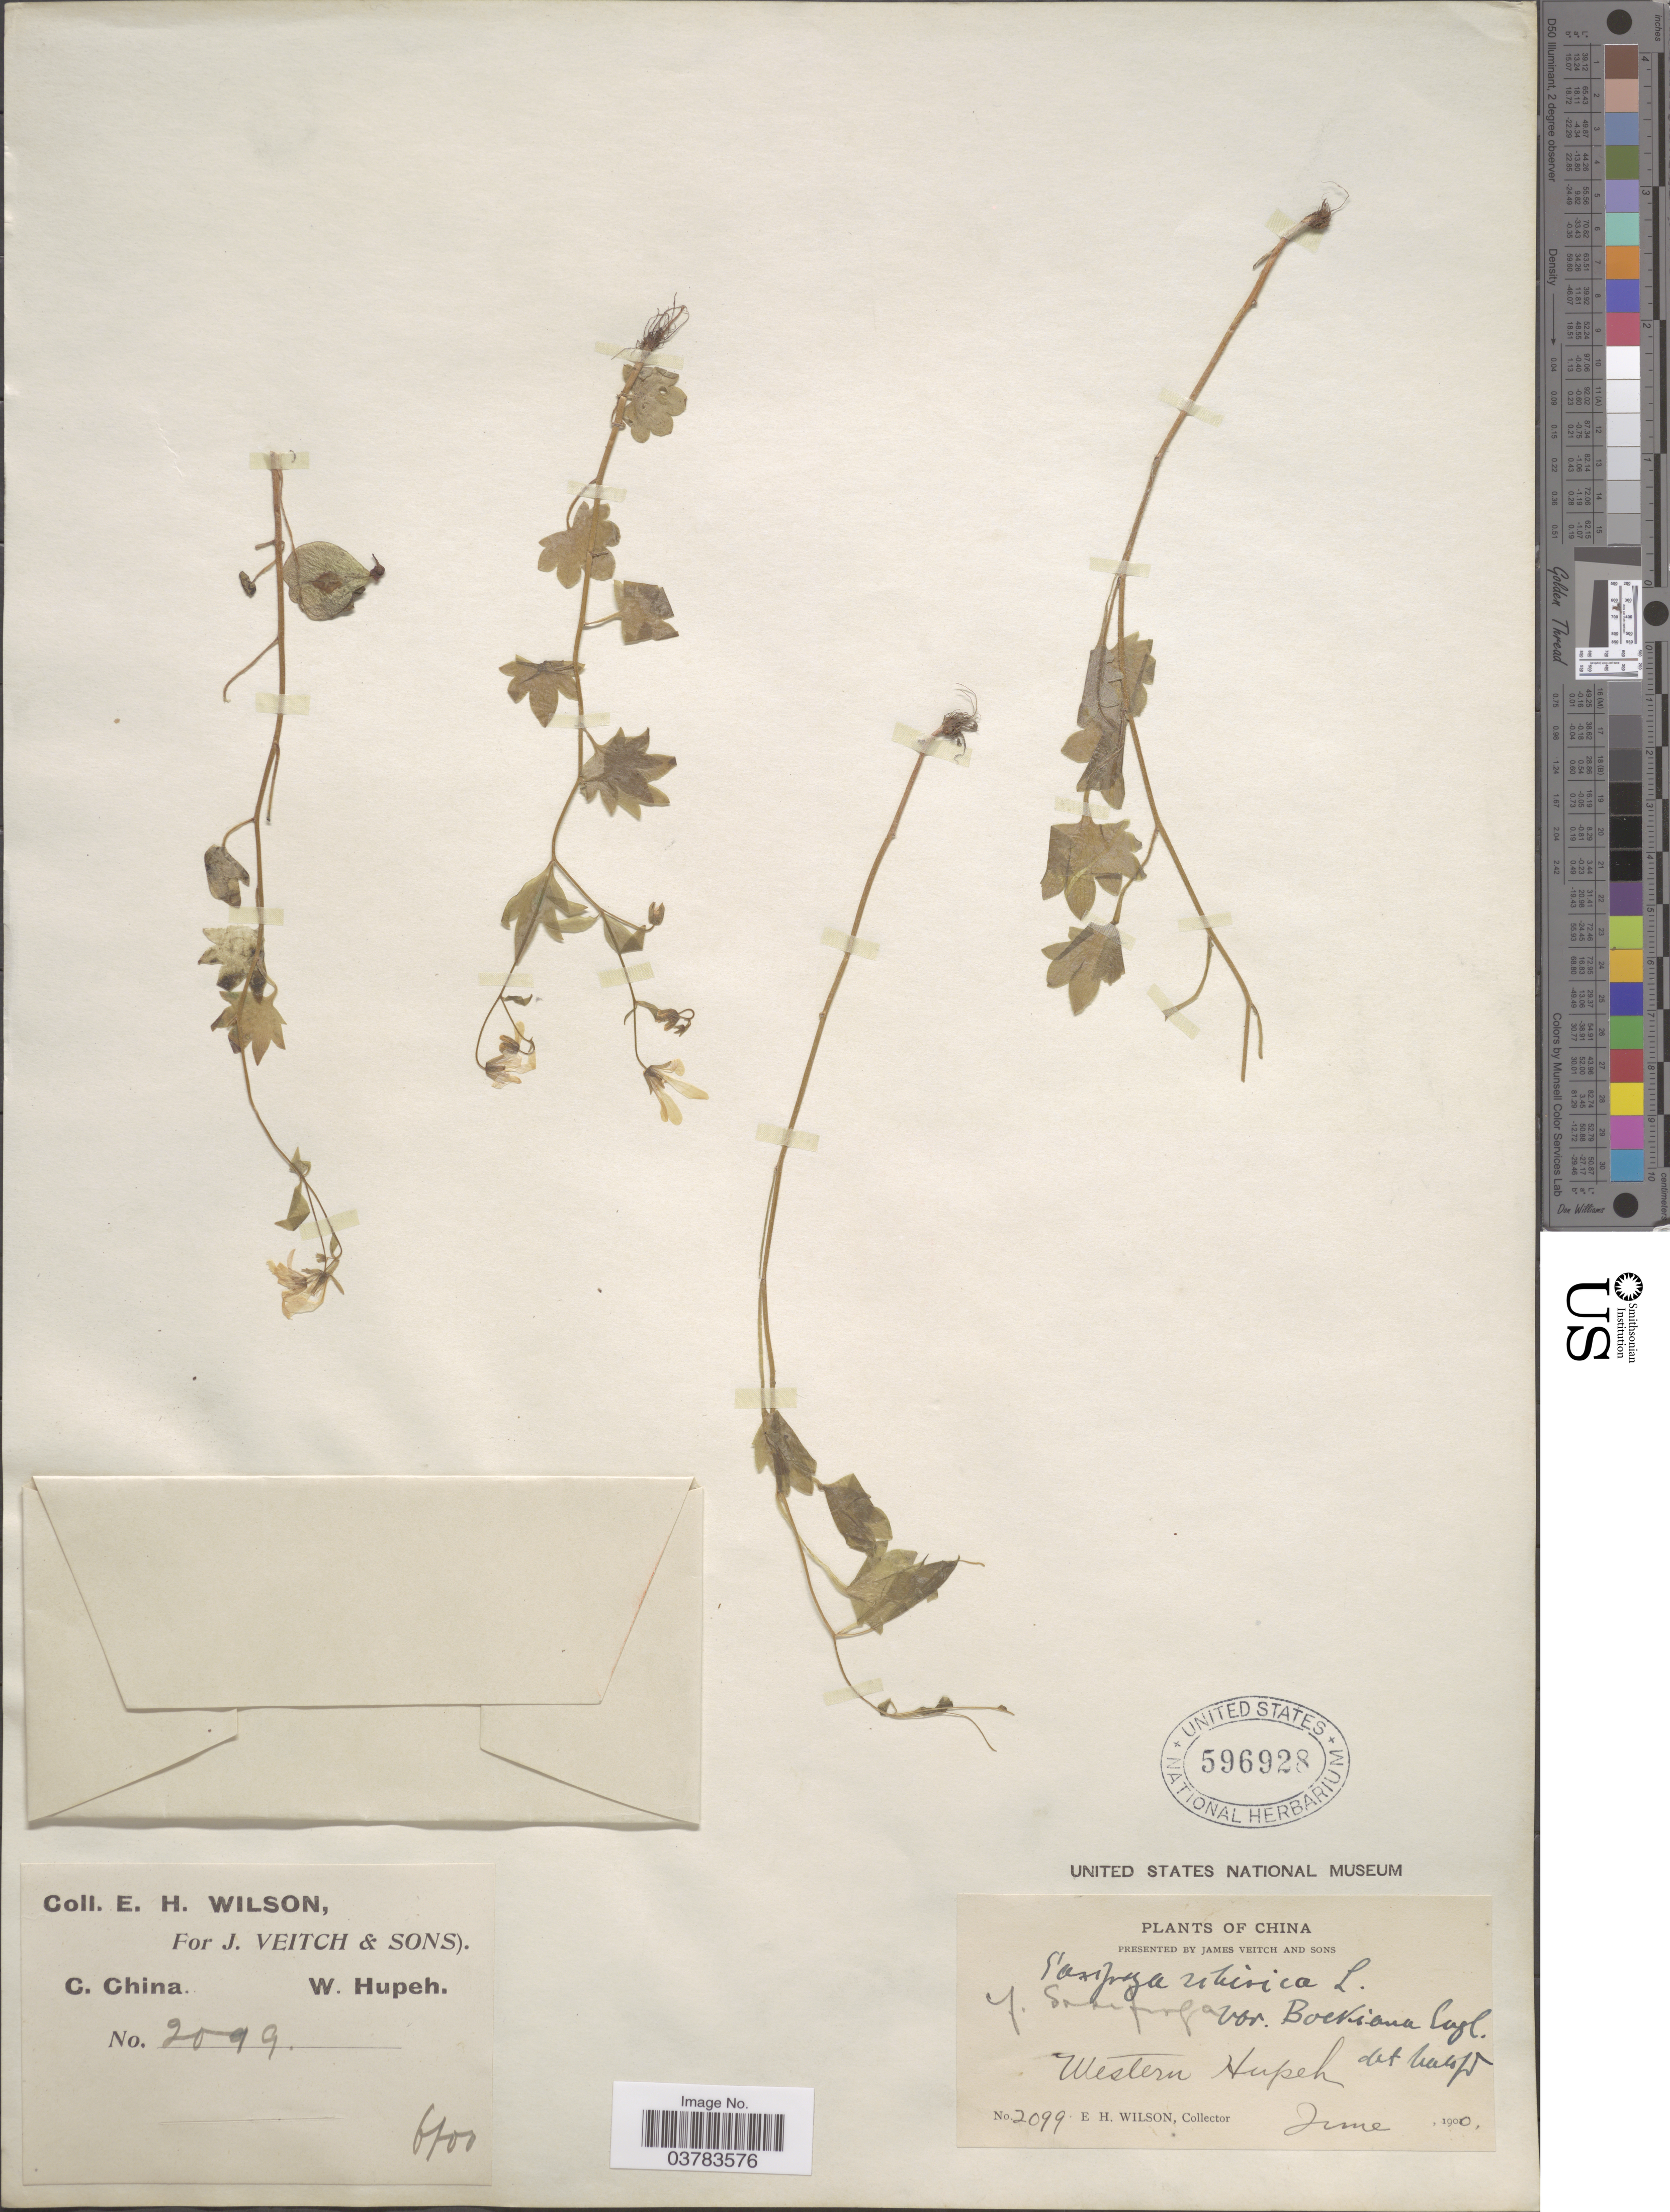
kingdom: Plantae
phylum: Tracheophyta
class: Magnoliopsida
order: Saxifragales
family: Saxifragaceae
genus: Saxifraga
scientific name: Saxifraga sibirica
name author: L.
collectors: E. Wilson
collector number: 2099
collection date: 1900-06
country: China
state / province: Hubei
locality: Western Hupeh. C. China.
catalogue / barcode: US 596928